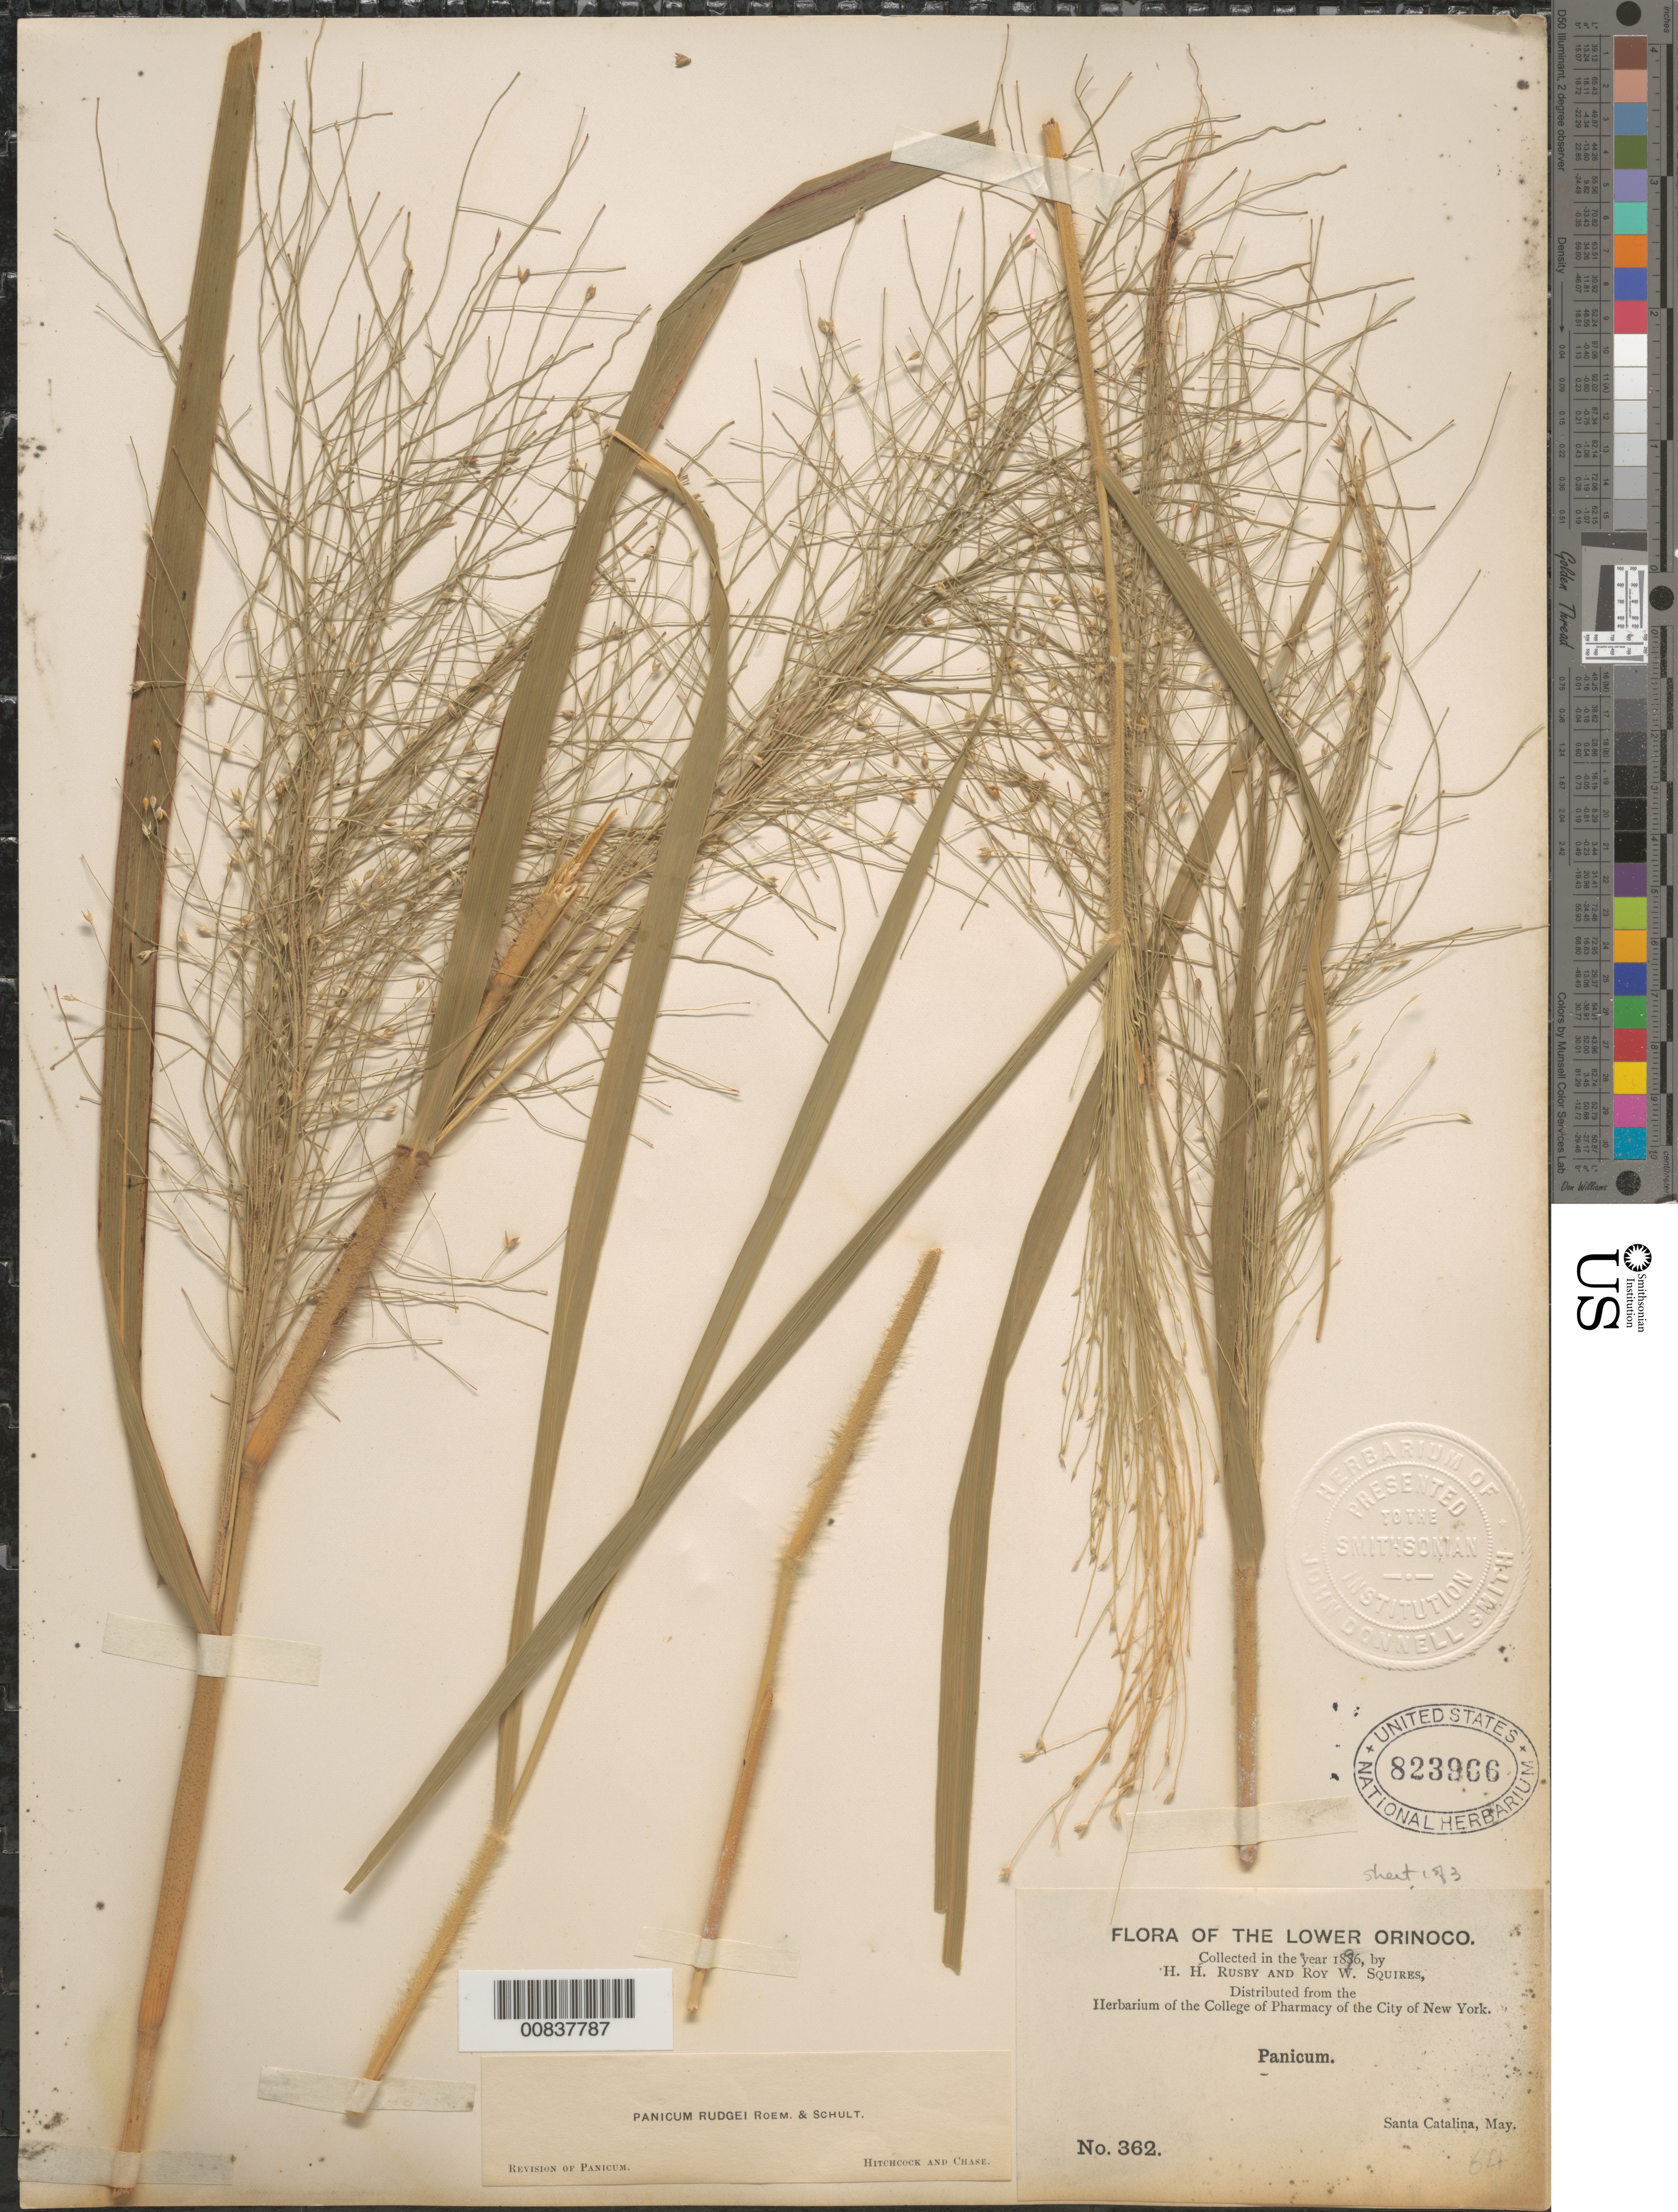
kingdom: Plantae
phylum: Tracheophyta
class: Liliopsida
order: Poales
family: Poaceae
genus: Panicum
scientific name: Panicum rudgei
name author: Roem. & Schult.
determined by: Hitchcock, A. S.; Chase, [M.] A.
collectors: H. H. Rusby & R. Squires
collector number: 362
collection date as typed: May 1896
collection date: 1896-05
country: Venezuela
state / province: Delta Amacuro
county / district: Tucupita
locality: Lower Orinoco, Santa Catalina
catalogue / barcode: US 823966